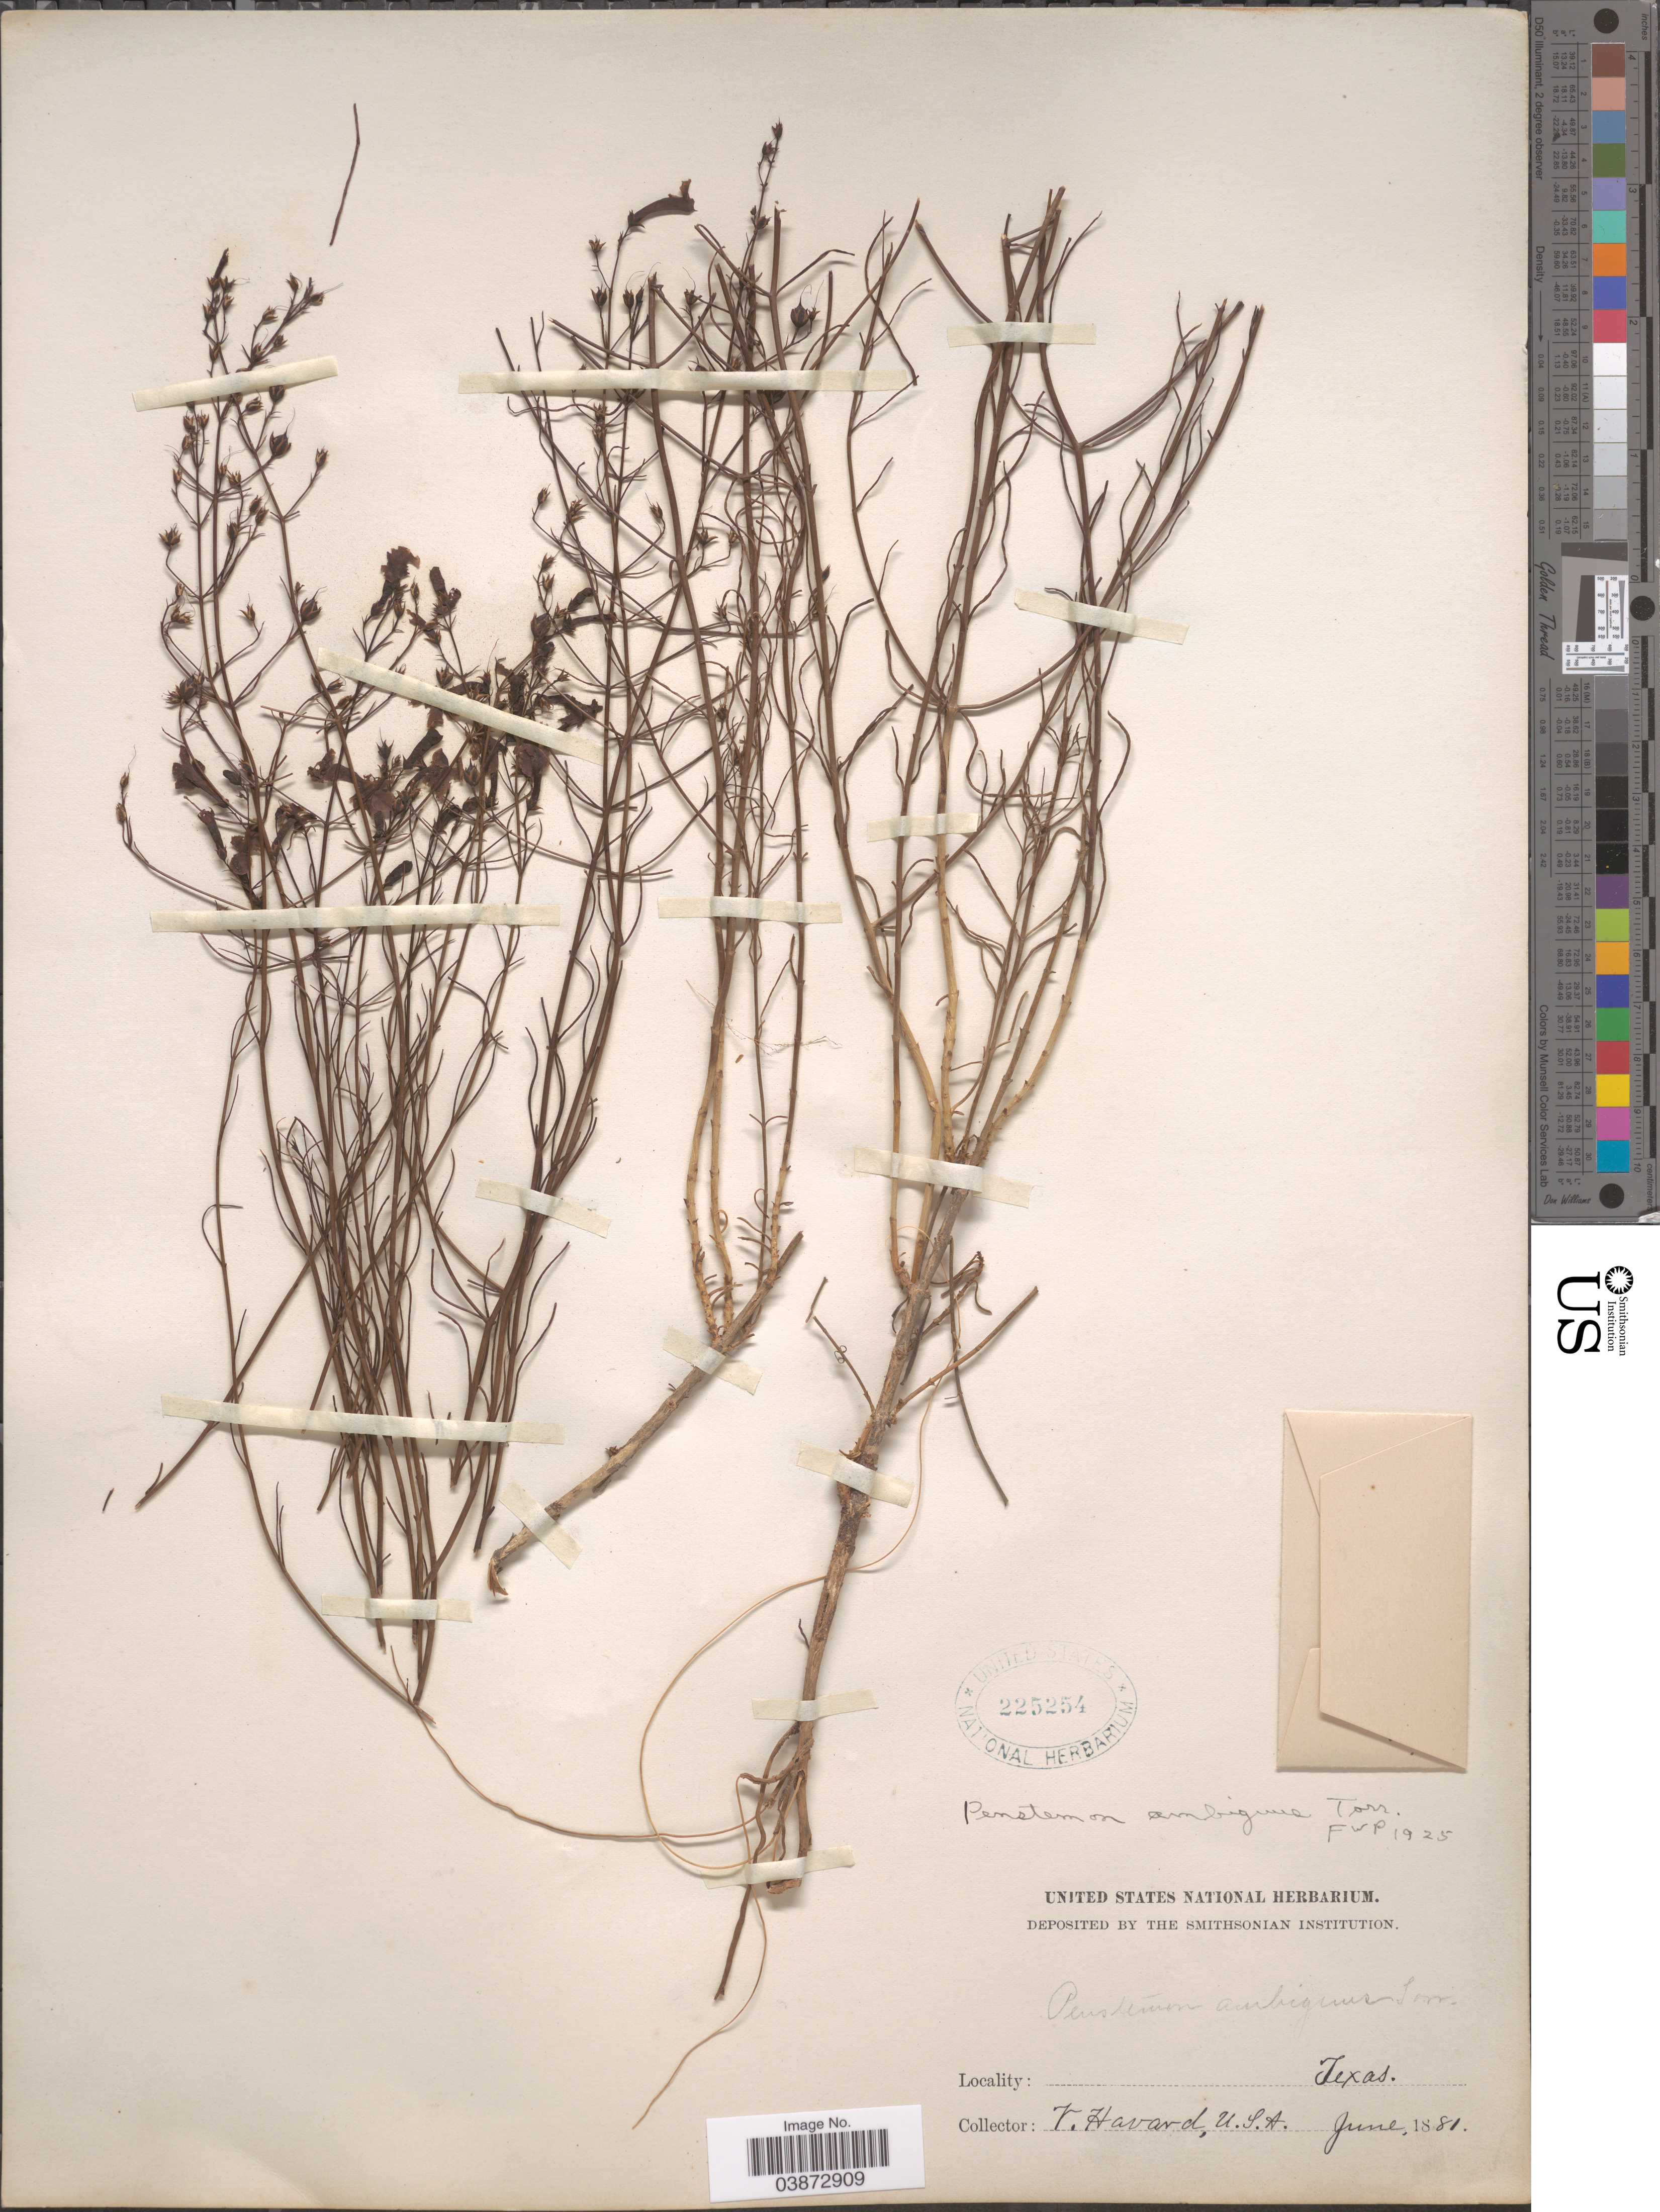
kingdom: Plantae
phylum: Tracheophyta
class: Magnoliopsida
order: Lamiales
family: Plantaginaceae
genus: Penstemon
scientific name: Penstemon ambiguus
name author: Torr.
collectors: V. Havard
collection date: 1881-06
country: United States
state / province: Texas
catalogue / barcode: US 225254